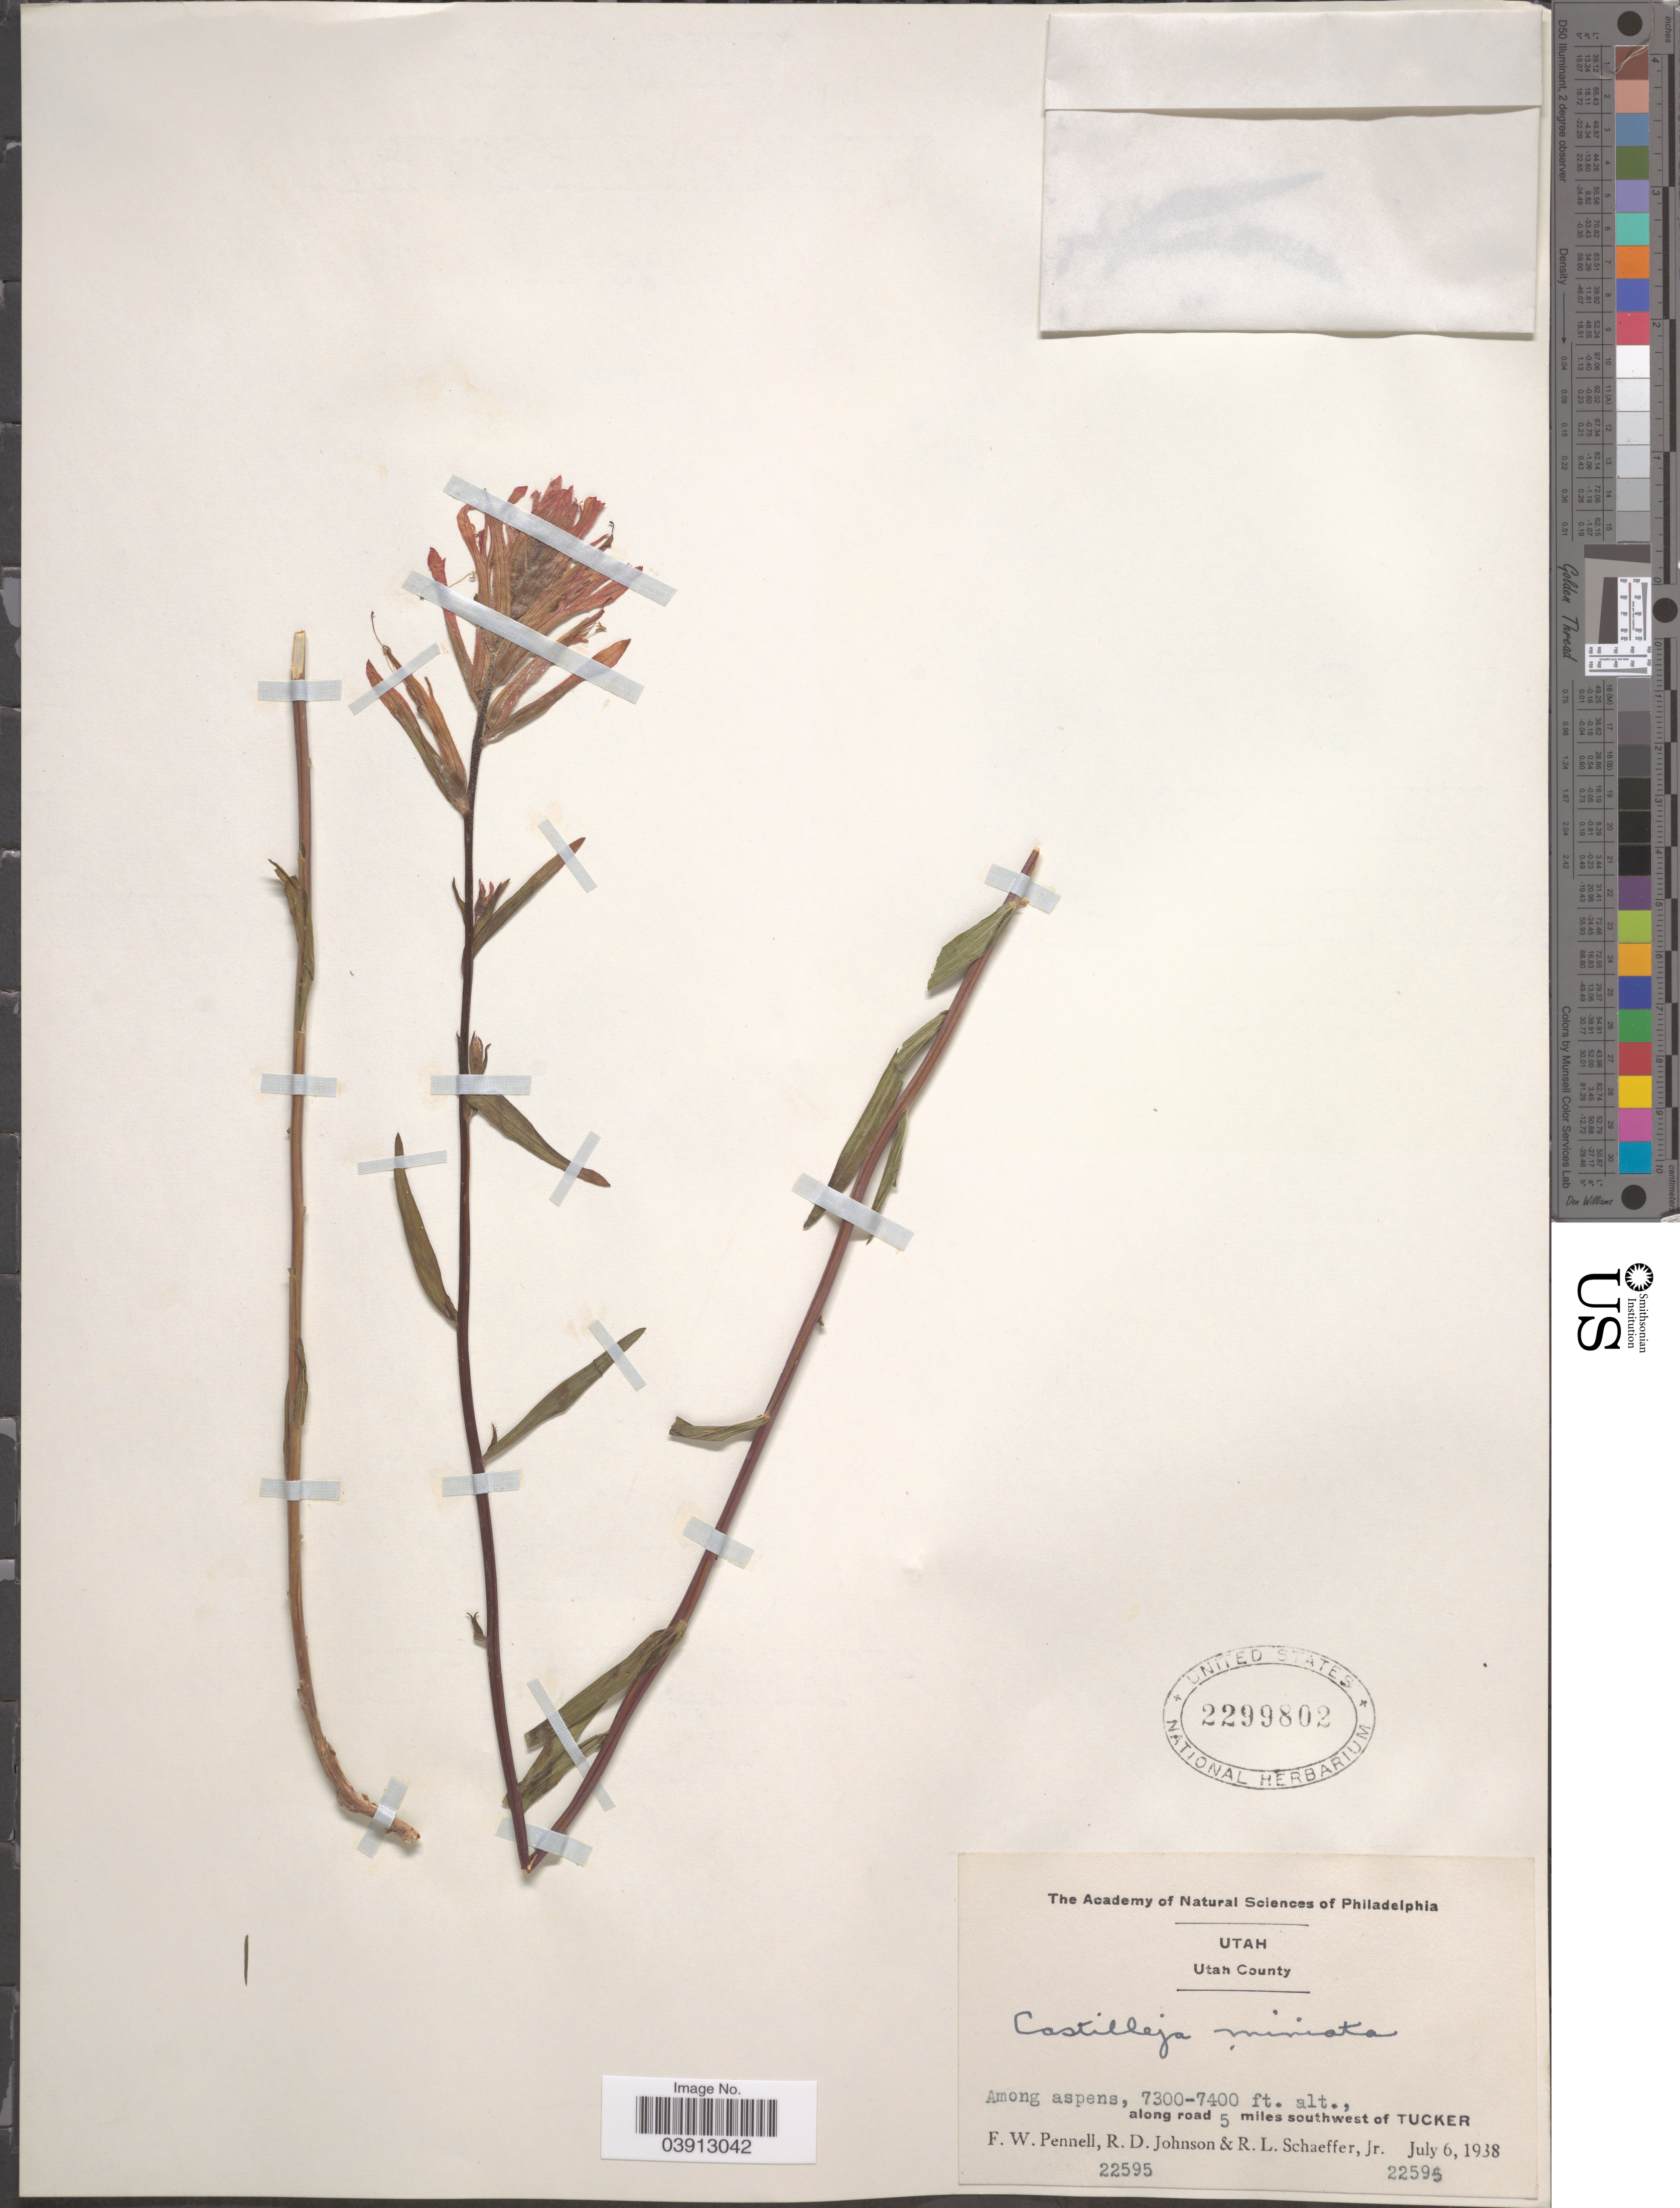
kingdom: Plantae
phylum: Tracheophyta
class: Magnoliopsida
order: Lamiales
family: Orobanchaceae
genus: Castilleja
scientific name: Castilleja miniata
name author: Douglas ex Hook.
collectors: F. W. Pennell, R. D. Johnson & R. L. Schaeffer Jr.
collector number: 22595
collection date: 1938-07-06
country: United States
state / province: Utah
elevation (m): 2225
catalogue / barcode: US 2299802